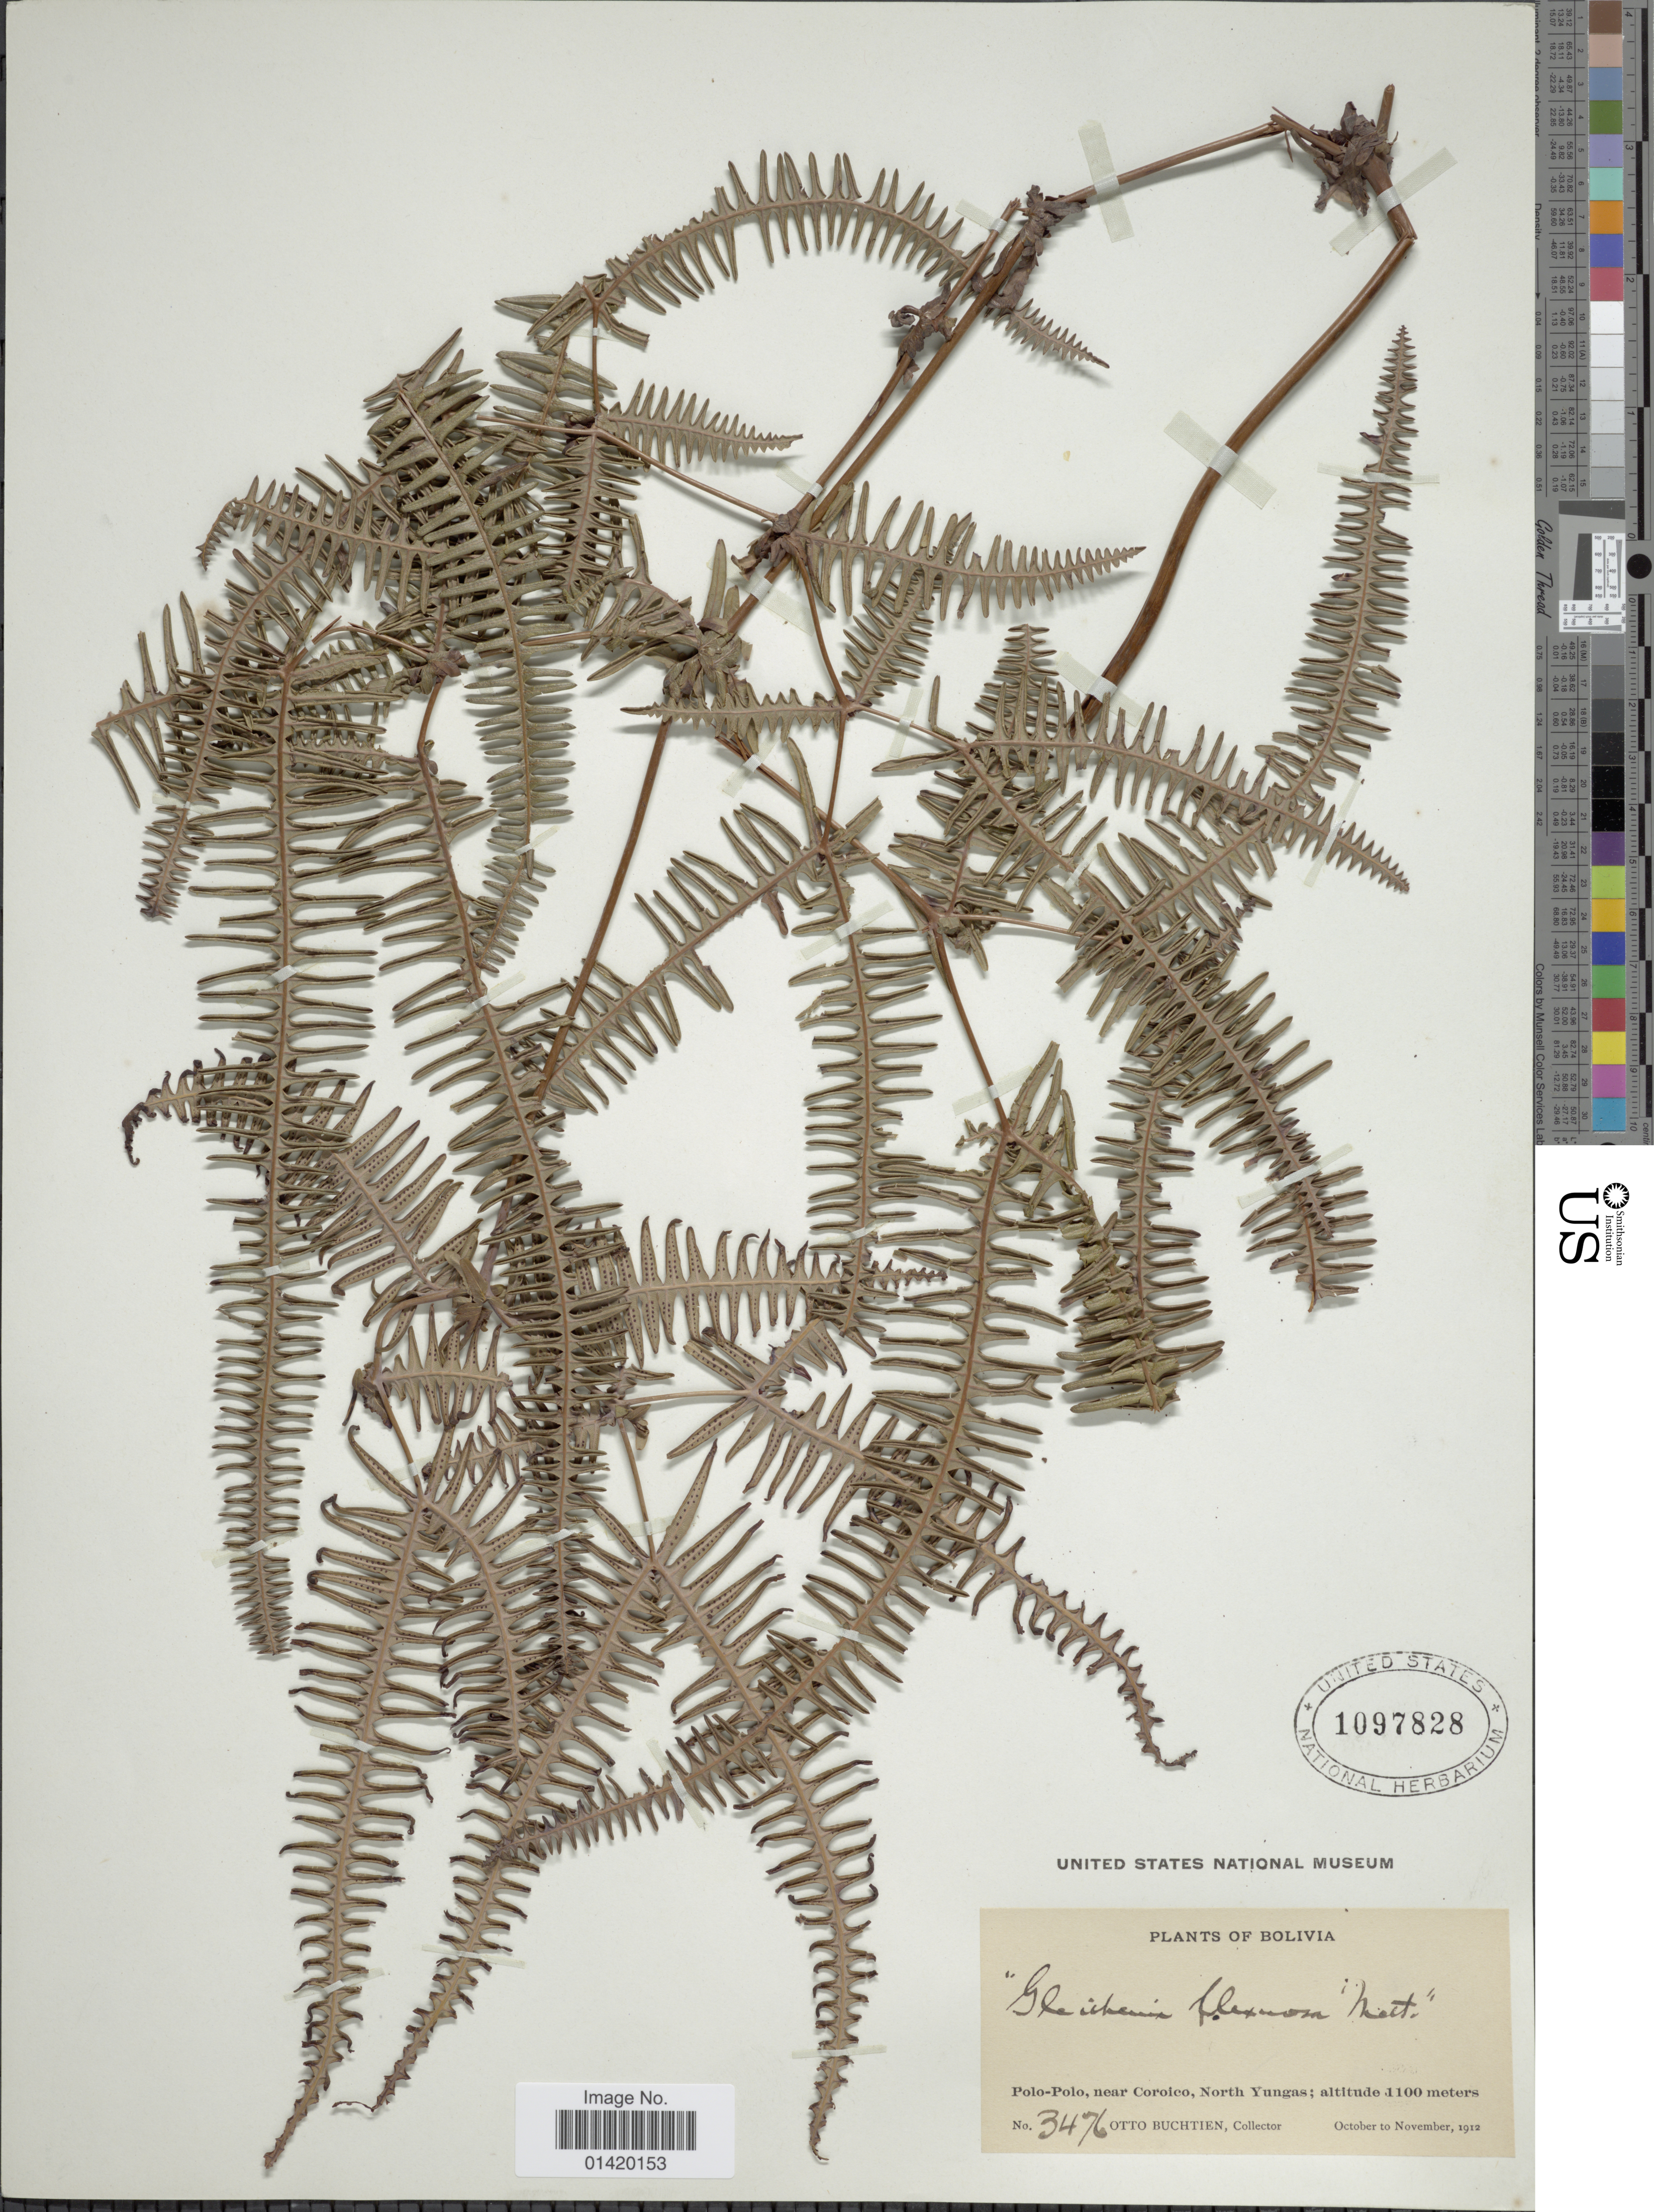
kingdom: Plantae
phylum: Tracheophyta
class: Polypodiopsida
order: Gleicheniales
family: Gleicheniaceae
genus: Dicranopteris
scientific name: Dicranopteris flexuosa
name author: (Schrad.) Underw.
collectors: O. Buchtien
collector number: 3467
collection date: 1912-10/1912-11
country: Bolivia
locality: Polo-Polo, near Coroico, North Yungas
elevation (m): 1100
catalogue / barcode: US 1097828